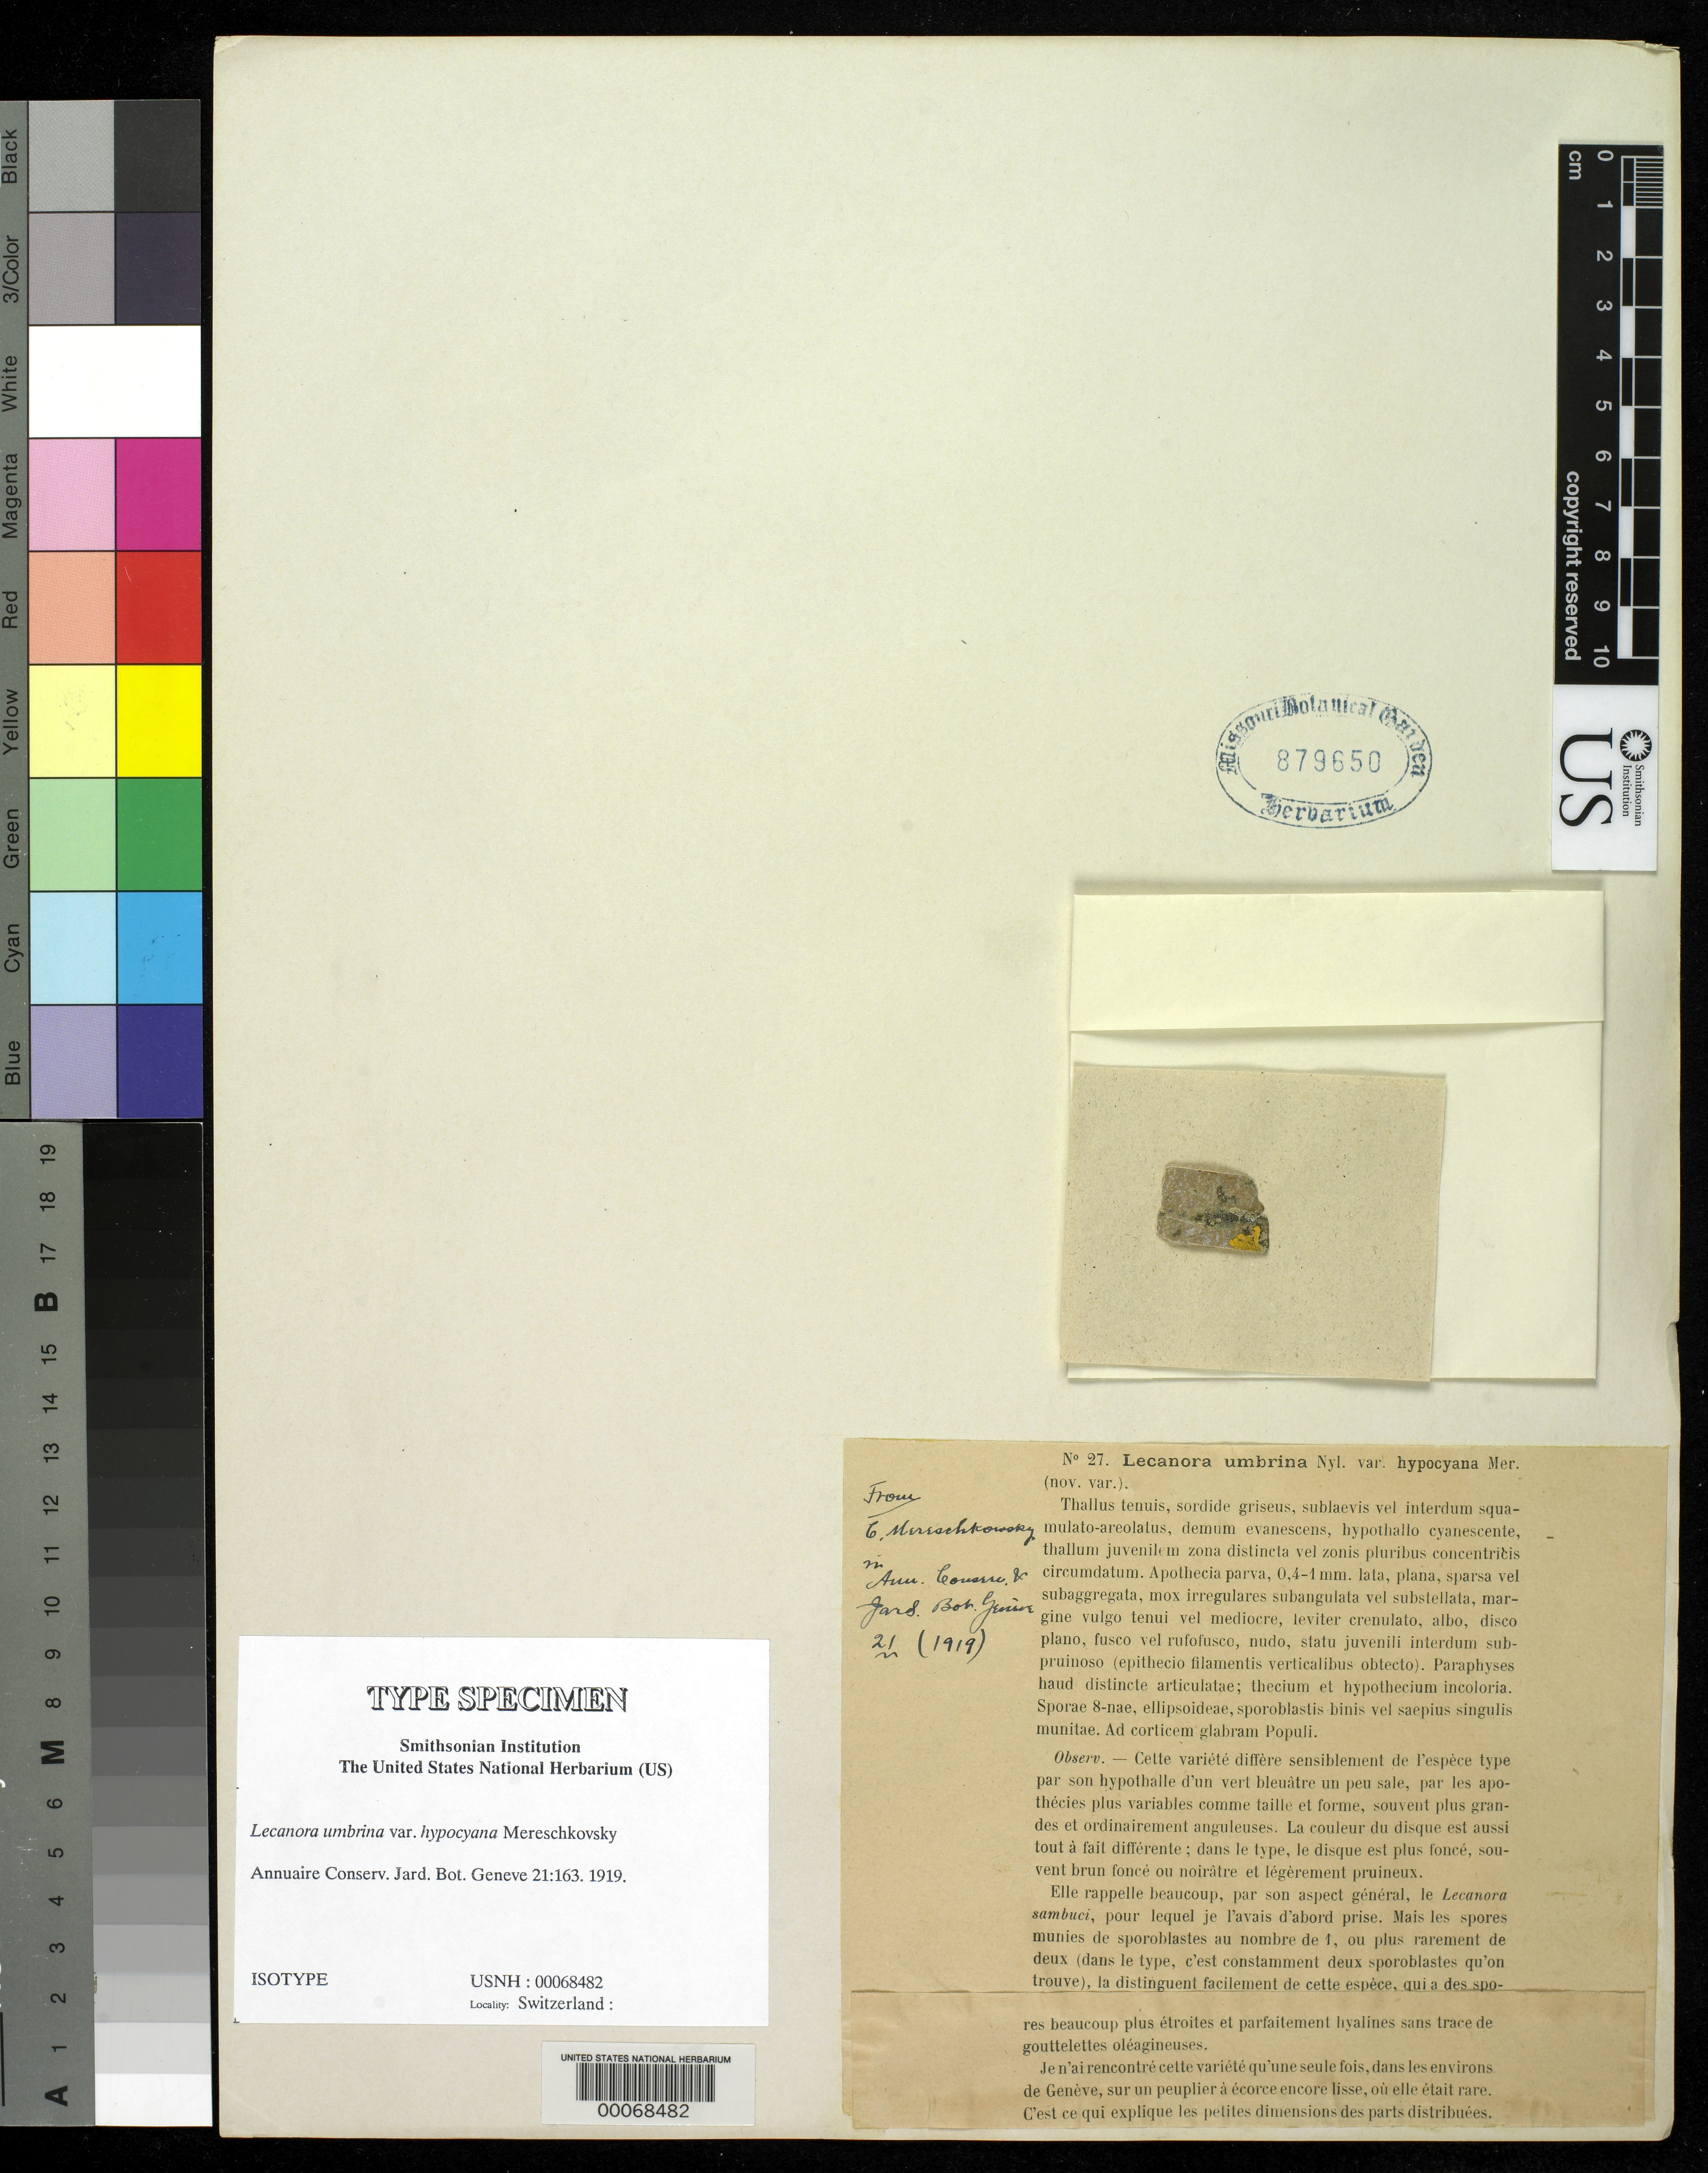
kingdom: Fungi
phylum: Ascomycota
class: Lecanoromycetes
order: Lecanorales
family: Lecanoraceae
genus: Lecanora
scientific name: Lecanora umbrina var. hypocyana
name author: Mereschk.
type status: Isotype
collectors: K. S. Mereschkovsky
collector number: Mer. Exs. 27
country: Switzerland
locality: Populi.